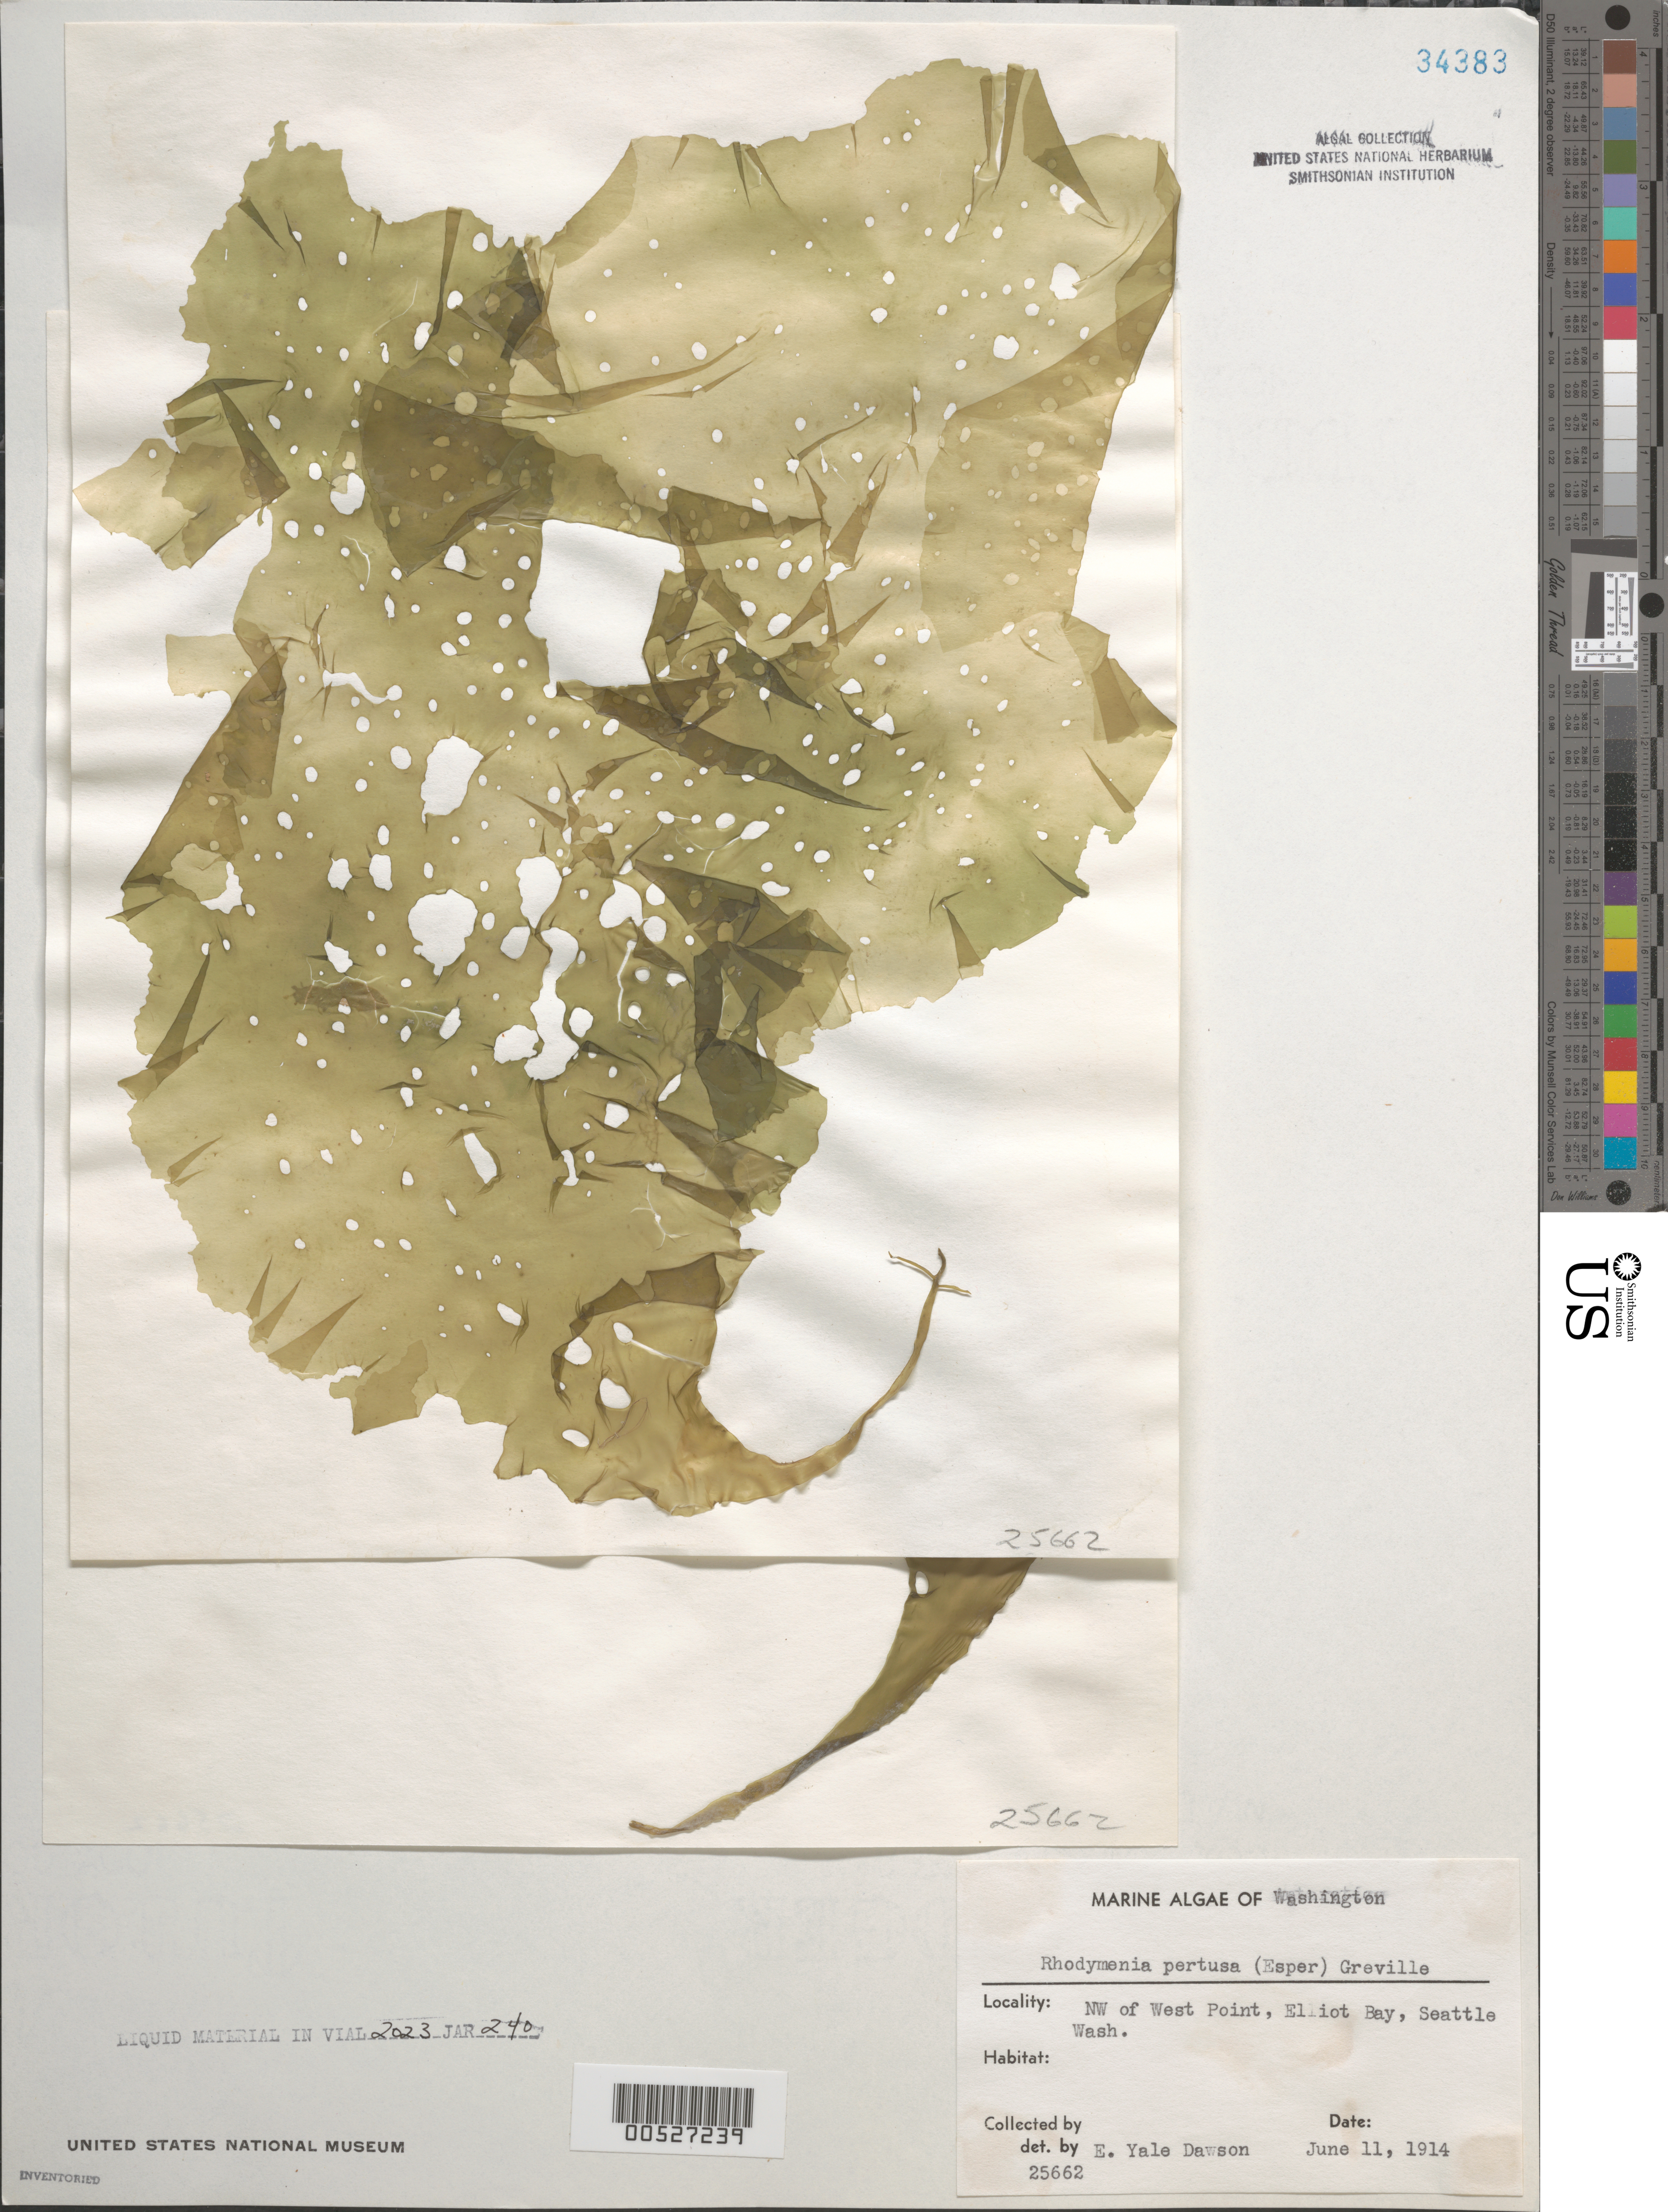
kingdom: Plantae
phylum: Rhodophyta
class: Florideophyceae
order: Rhodymeniales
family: Rhodymeniaceae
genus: Rhodymenia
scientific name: Rhodymenia pertusa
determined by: Dawson, E. Y.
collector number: EYD 25662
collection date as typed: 11 Jun 1914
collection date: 1914-06-11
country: United States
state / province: Washington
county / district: King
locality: Northwest of West Point, Elliott Bay, Seattle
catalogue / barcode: US 34383